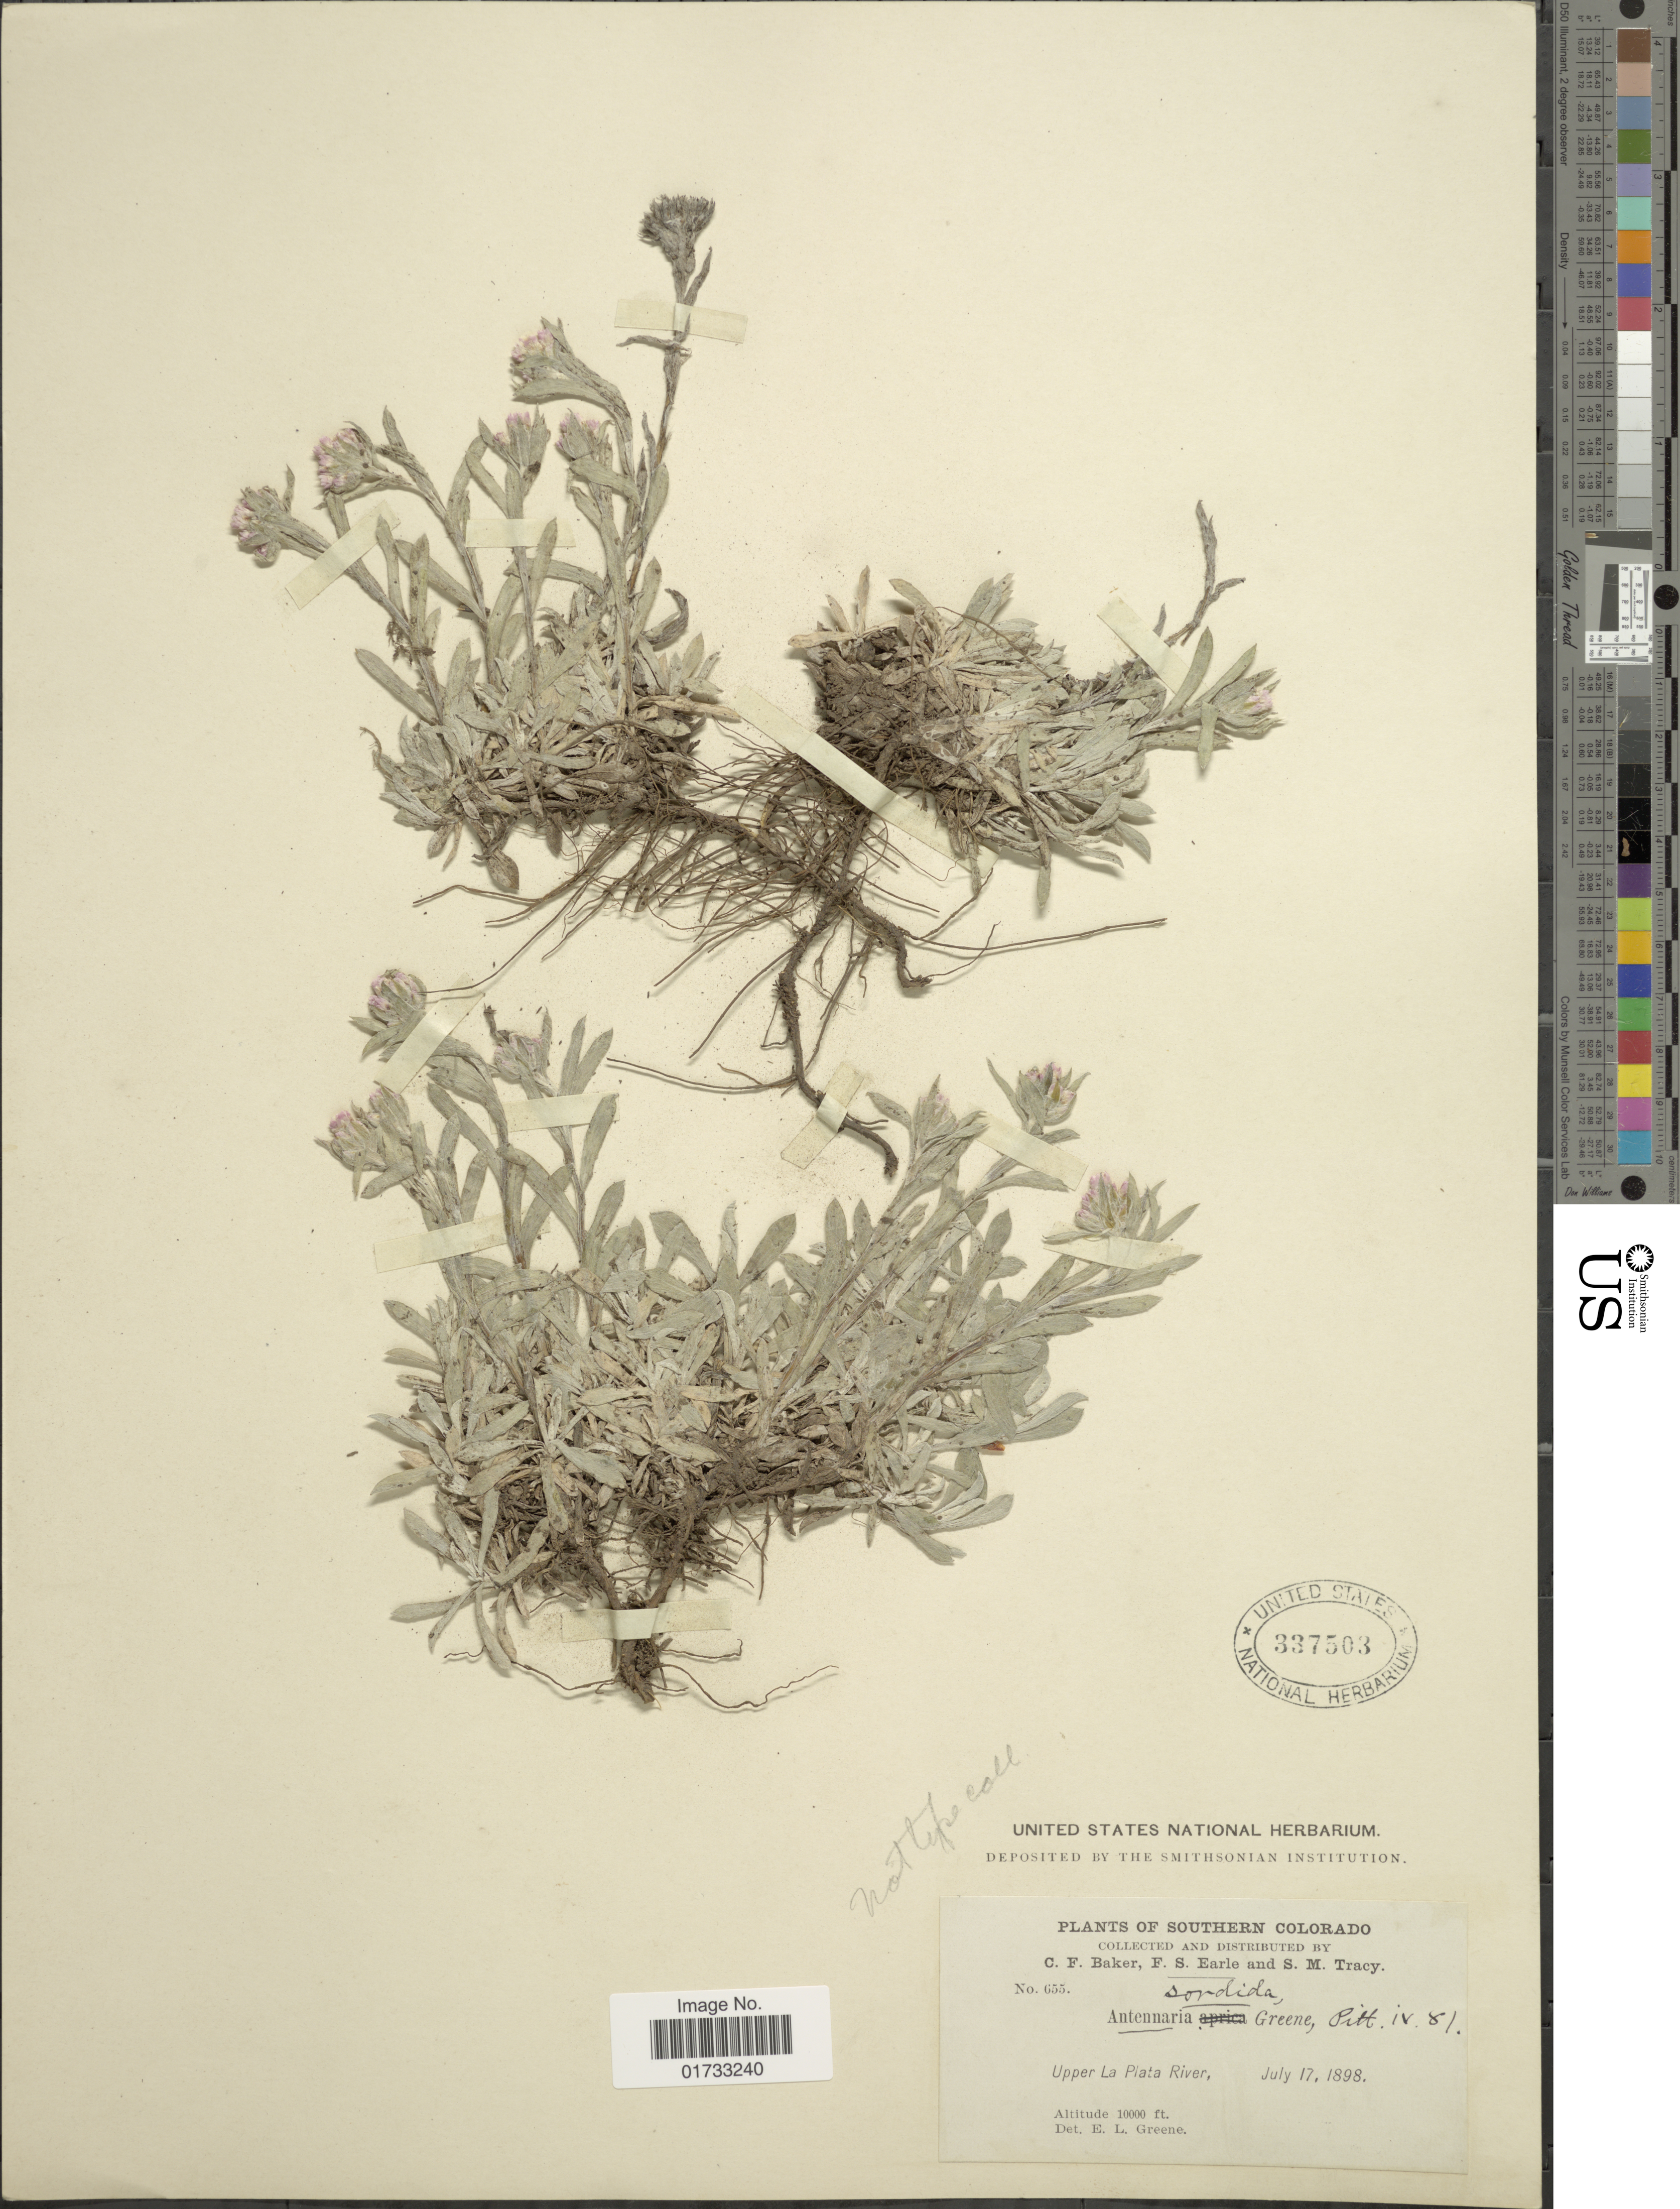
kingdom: Plantae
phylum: Tracheophyta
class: Magnoliopsida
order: Asterales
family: Asteraceae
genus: Antennaria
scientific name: Antennaria sordida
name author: Greene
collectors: C. F. Baker, F. S. Earle & S. M. Tracy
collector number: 655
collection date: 1898-07-17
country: United States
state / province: Colorado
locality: Southern Colorado, Upper La Plata River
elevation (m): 3048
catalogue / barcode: US 337503